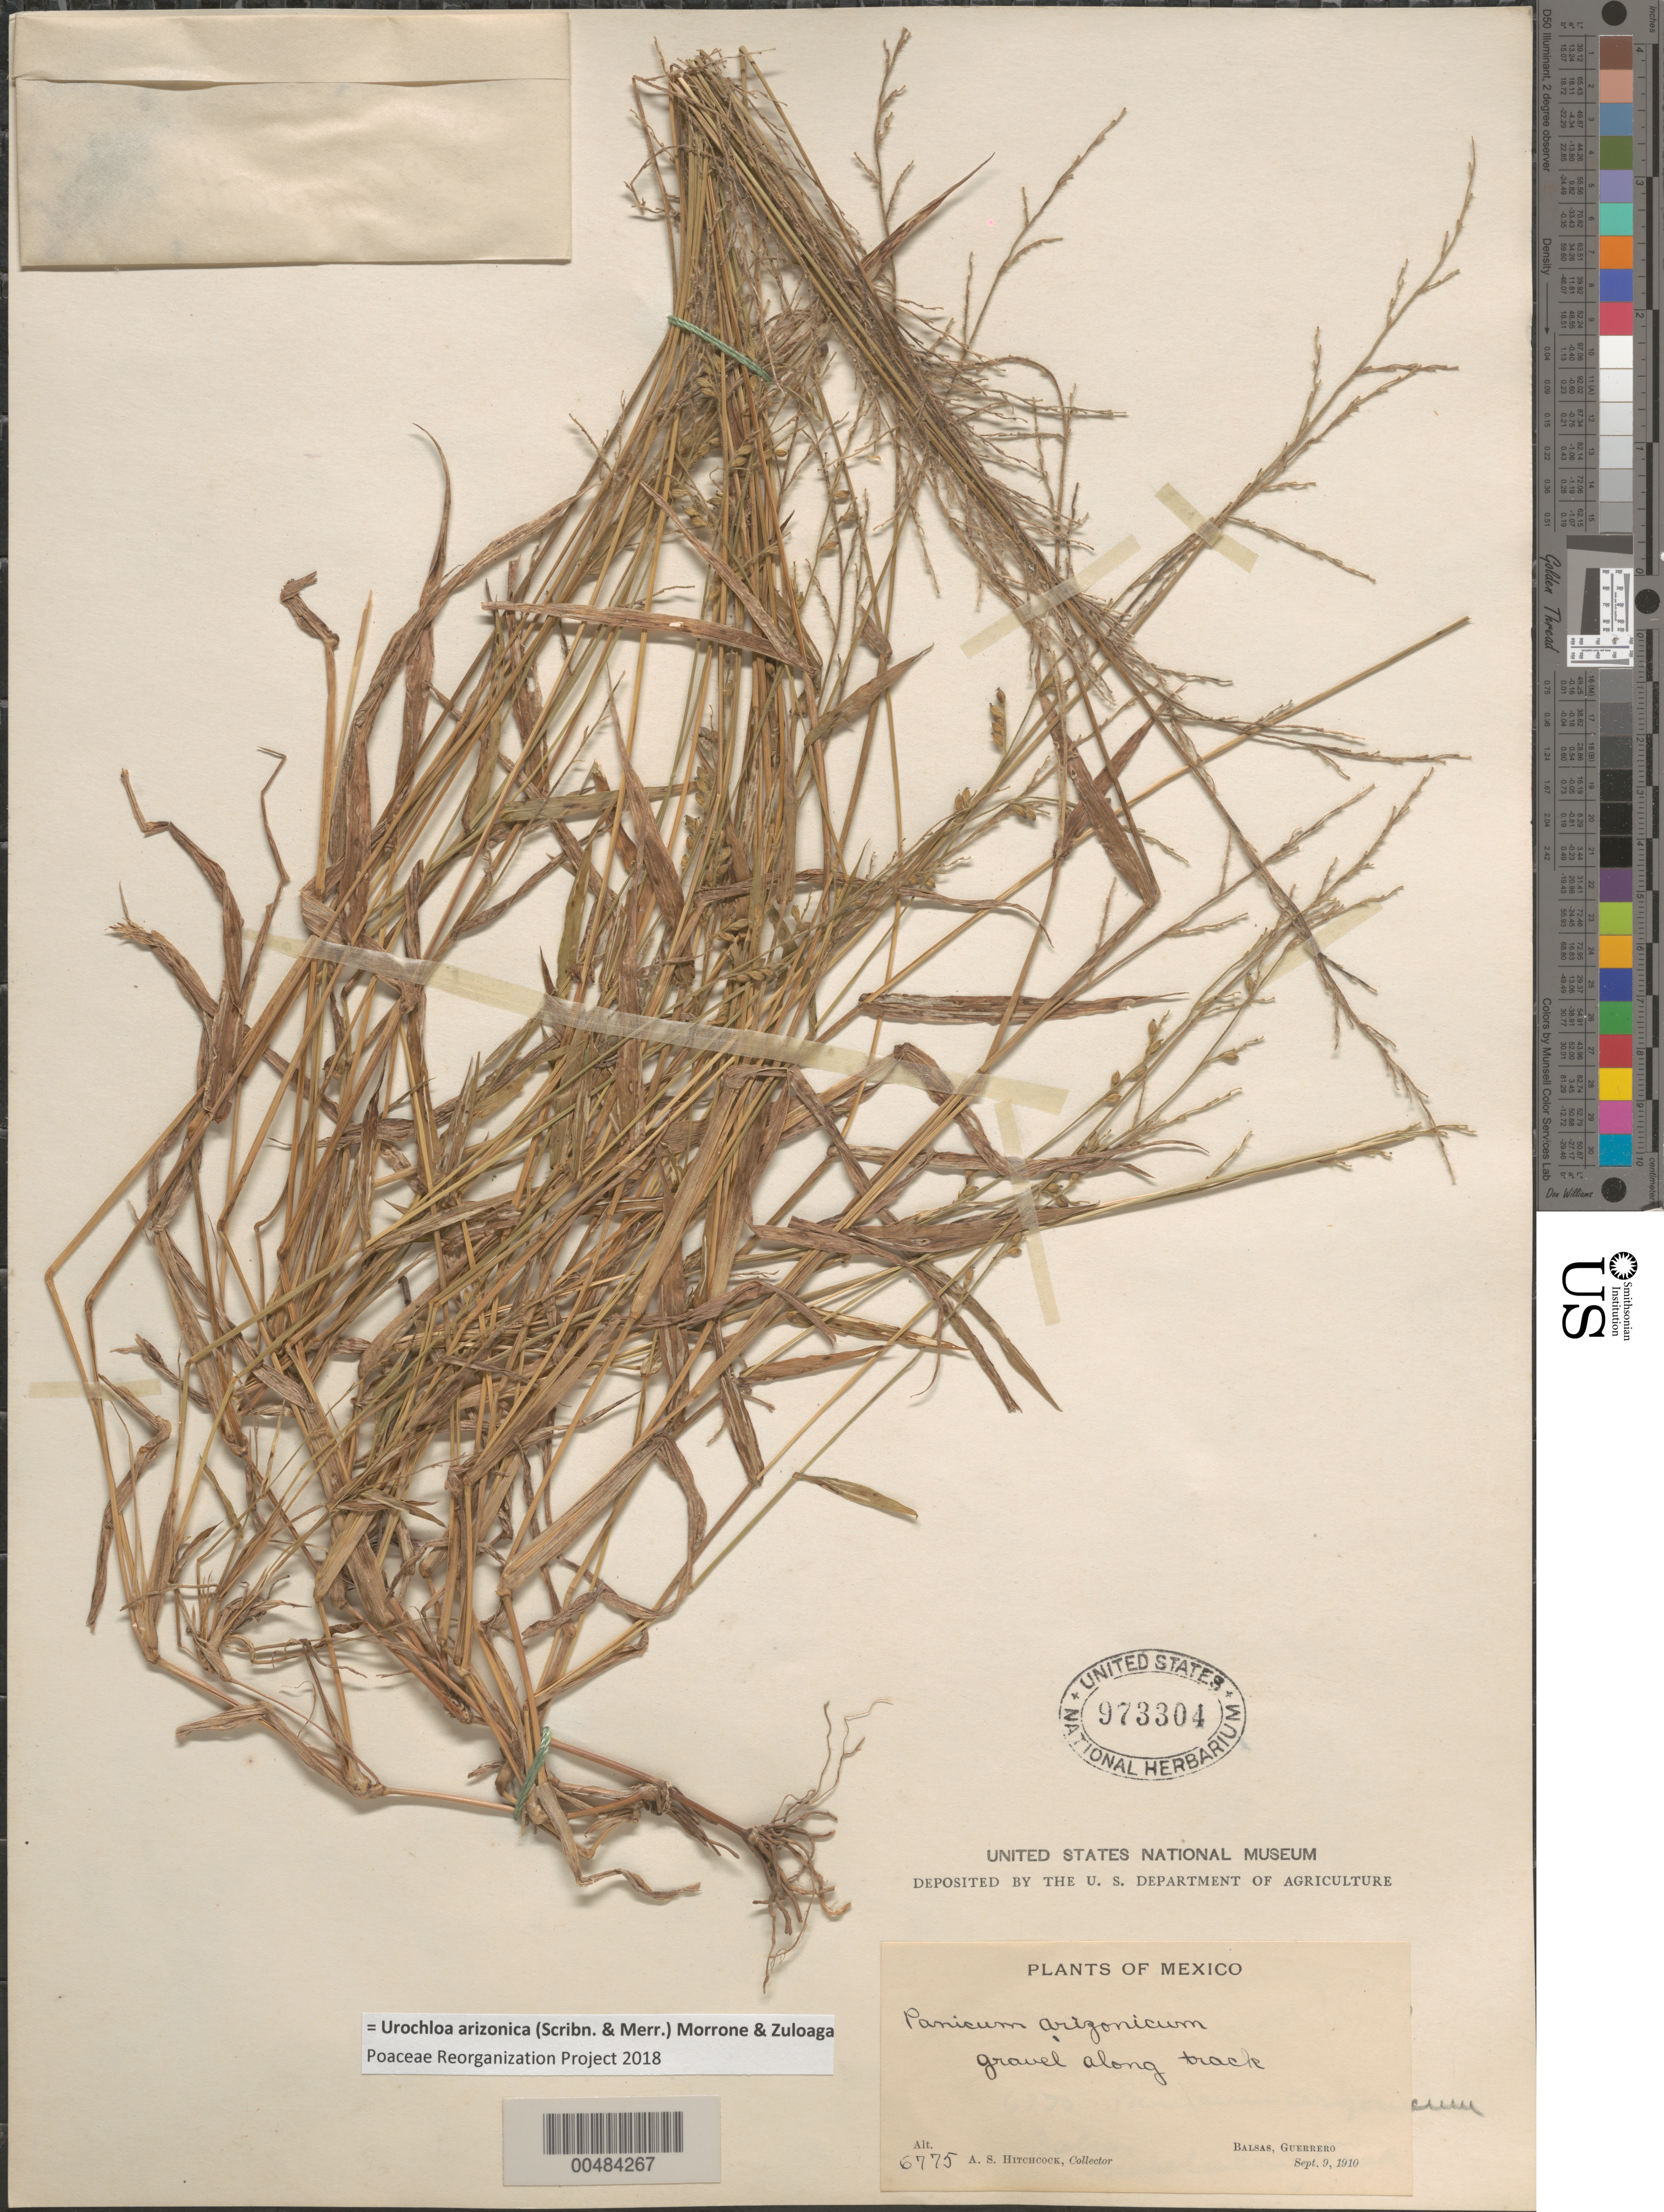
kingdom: Plantae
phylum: Tracheophyta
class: Liliopsida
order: Poales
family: Poaceae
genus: Brachiaria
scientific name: Brachiaria arizonicum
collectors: A. S. Hitchcock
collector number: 6775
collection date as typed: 9 Sep 1910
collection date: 1910-09-09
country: Mexico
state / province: Guerrero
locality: Balsas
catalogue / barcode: US 973304